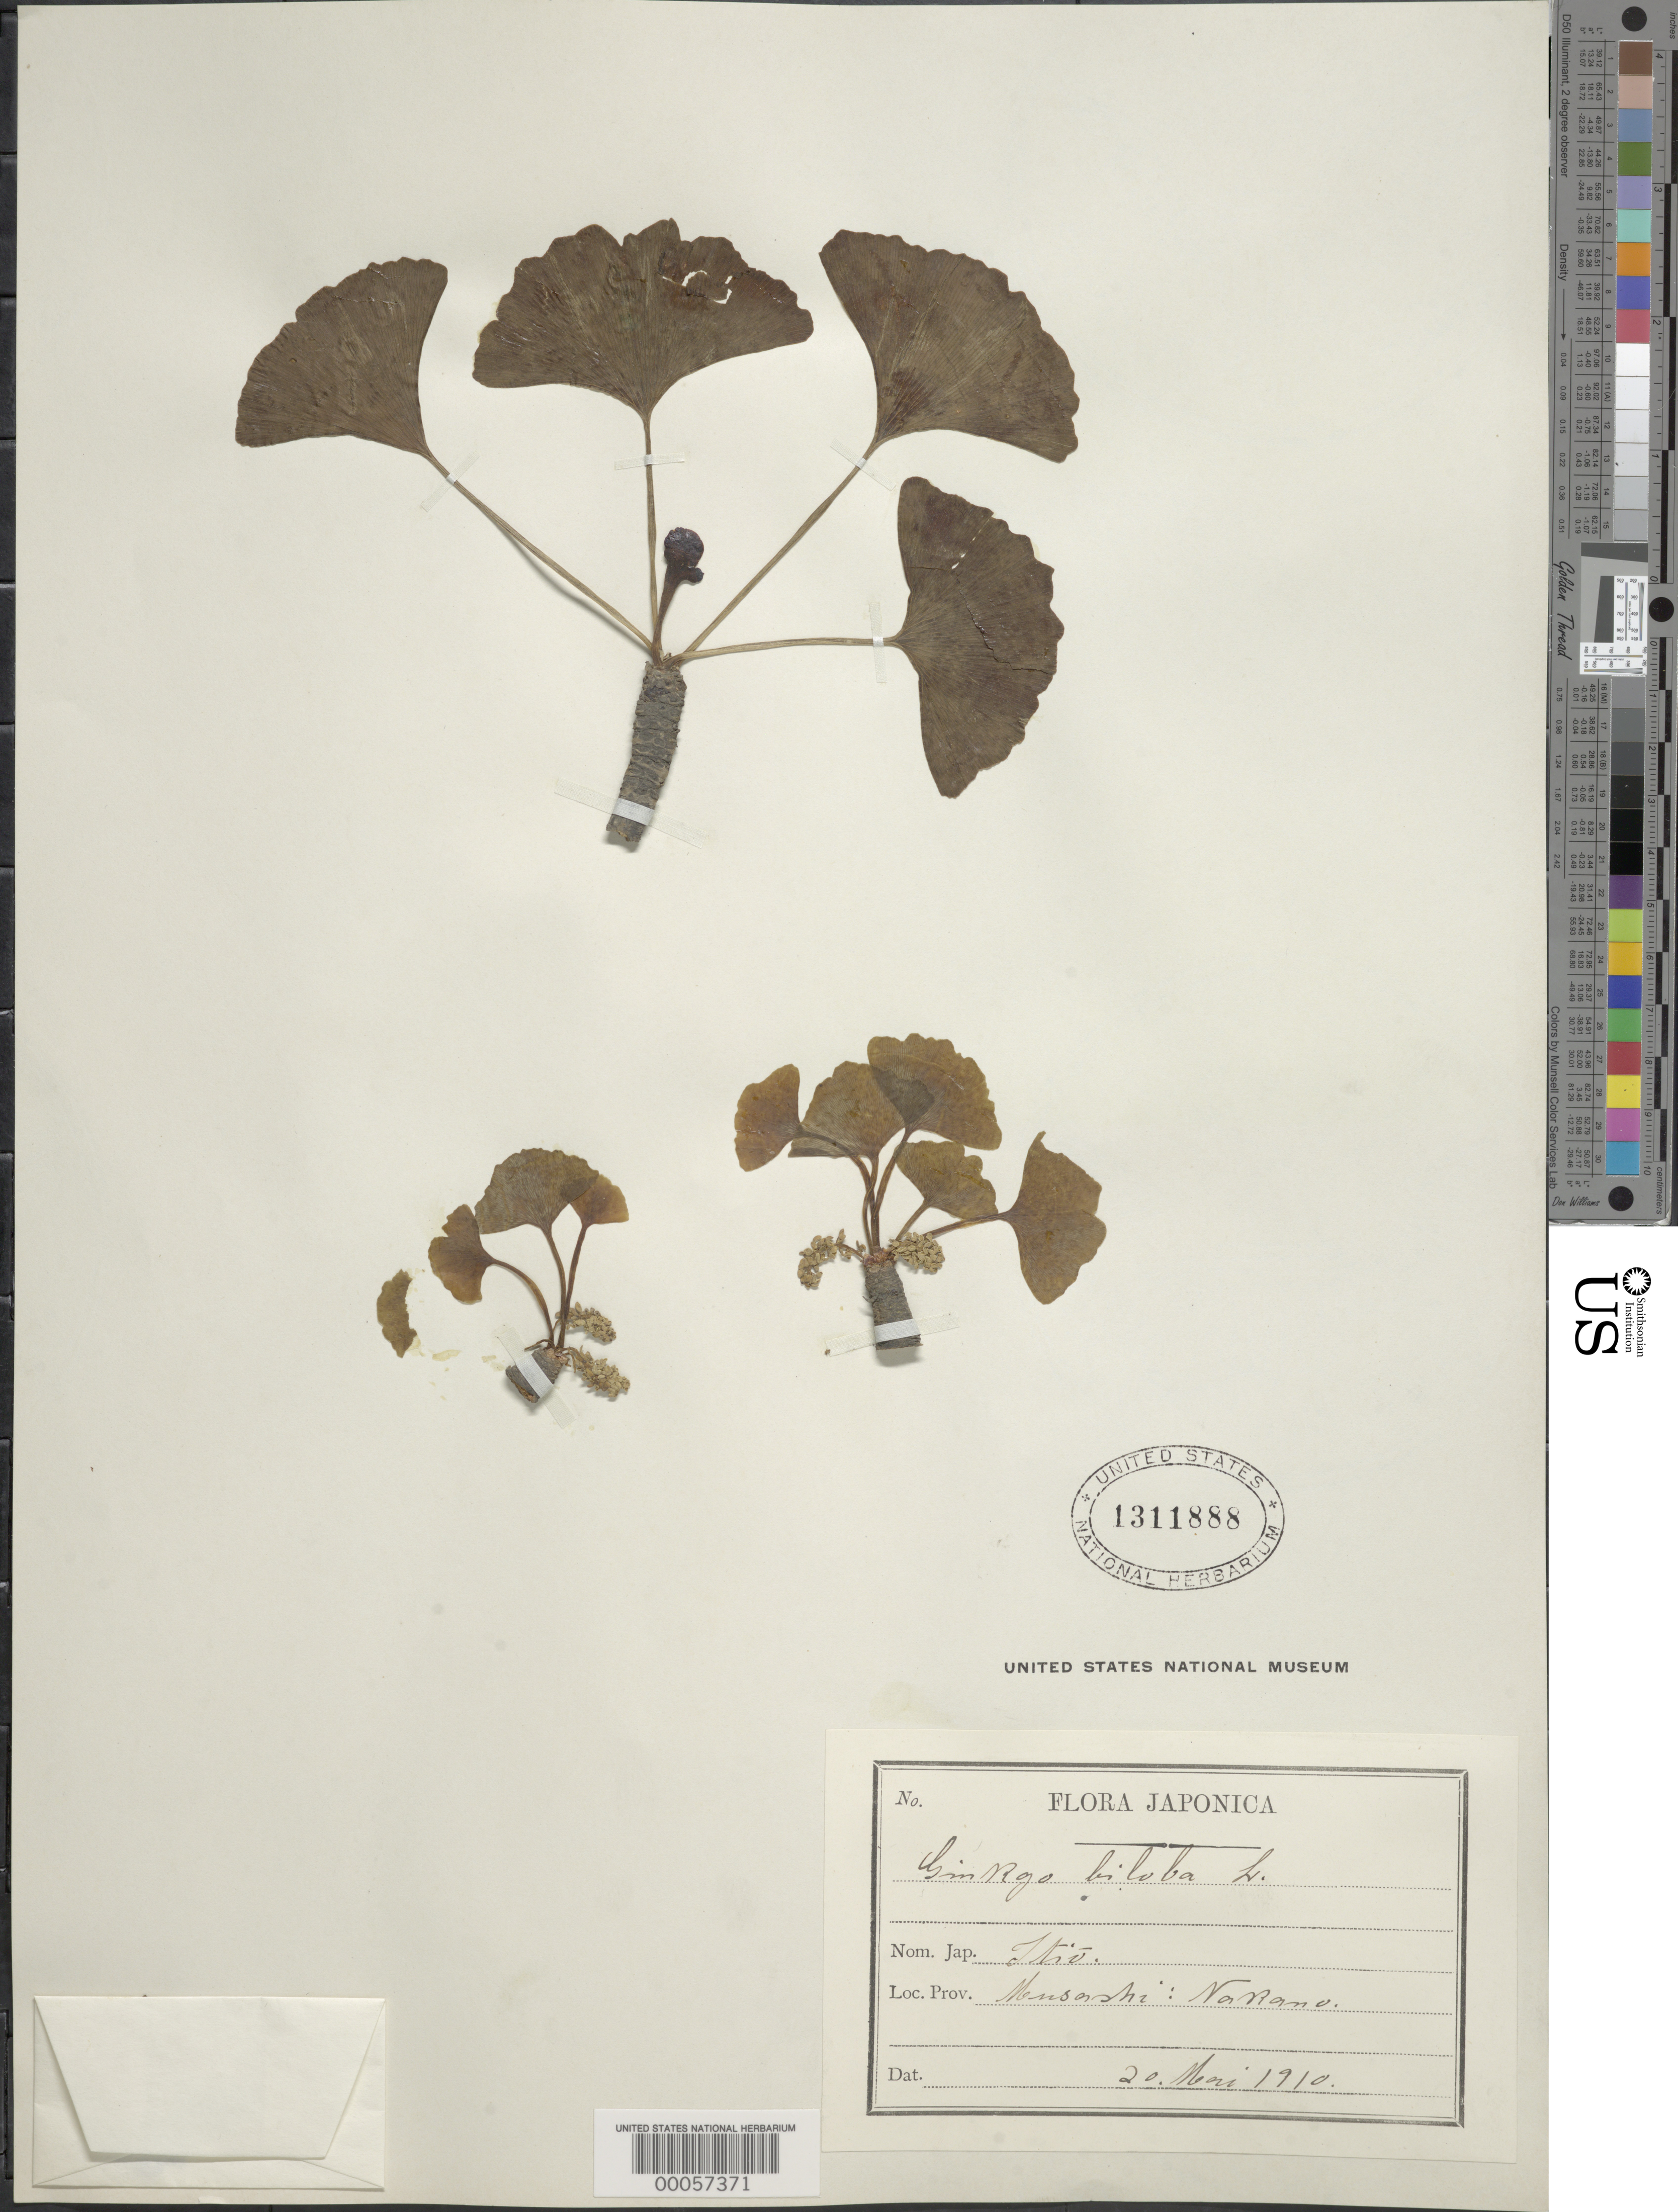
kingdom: Plantae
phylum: Tracheophyta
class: Ginkgoopsida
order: Ginkgoales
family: Ginkgoaceae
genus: Ginkgo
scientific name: Ginkgo biloba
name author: L.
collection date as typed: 20 May 1910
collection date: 1910-05-20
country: Japan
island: Honshu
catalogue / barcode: US 1311888